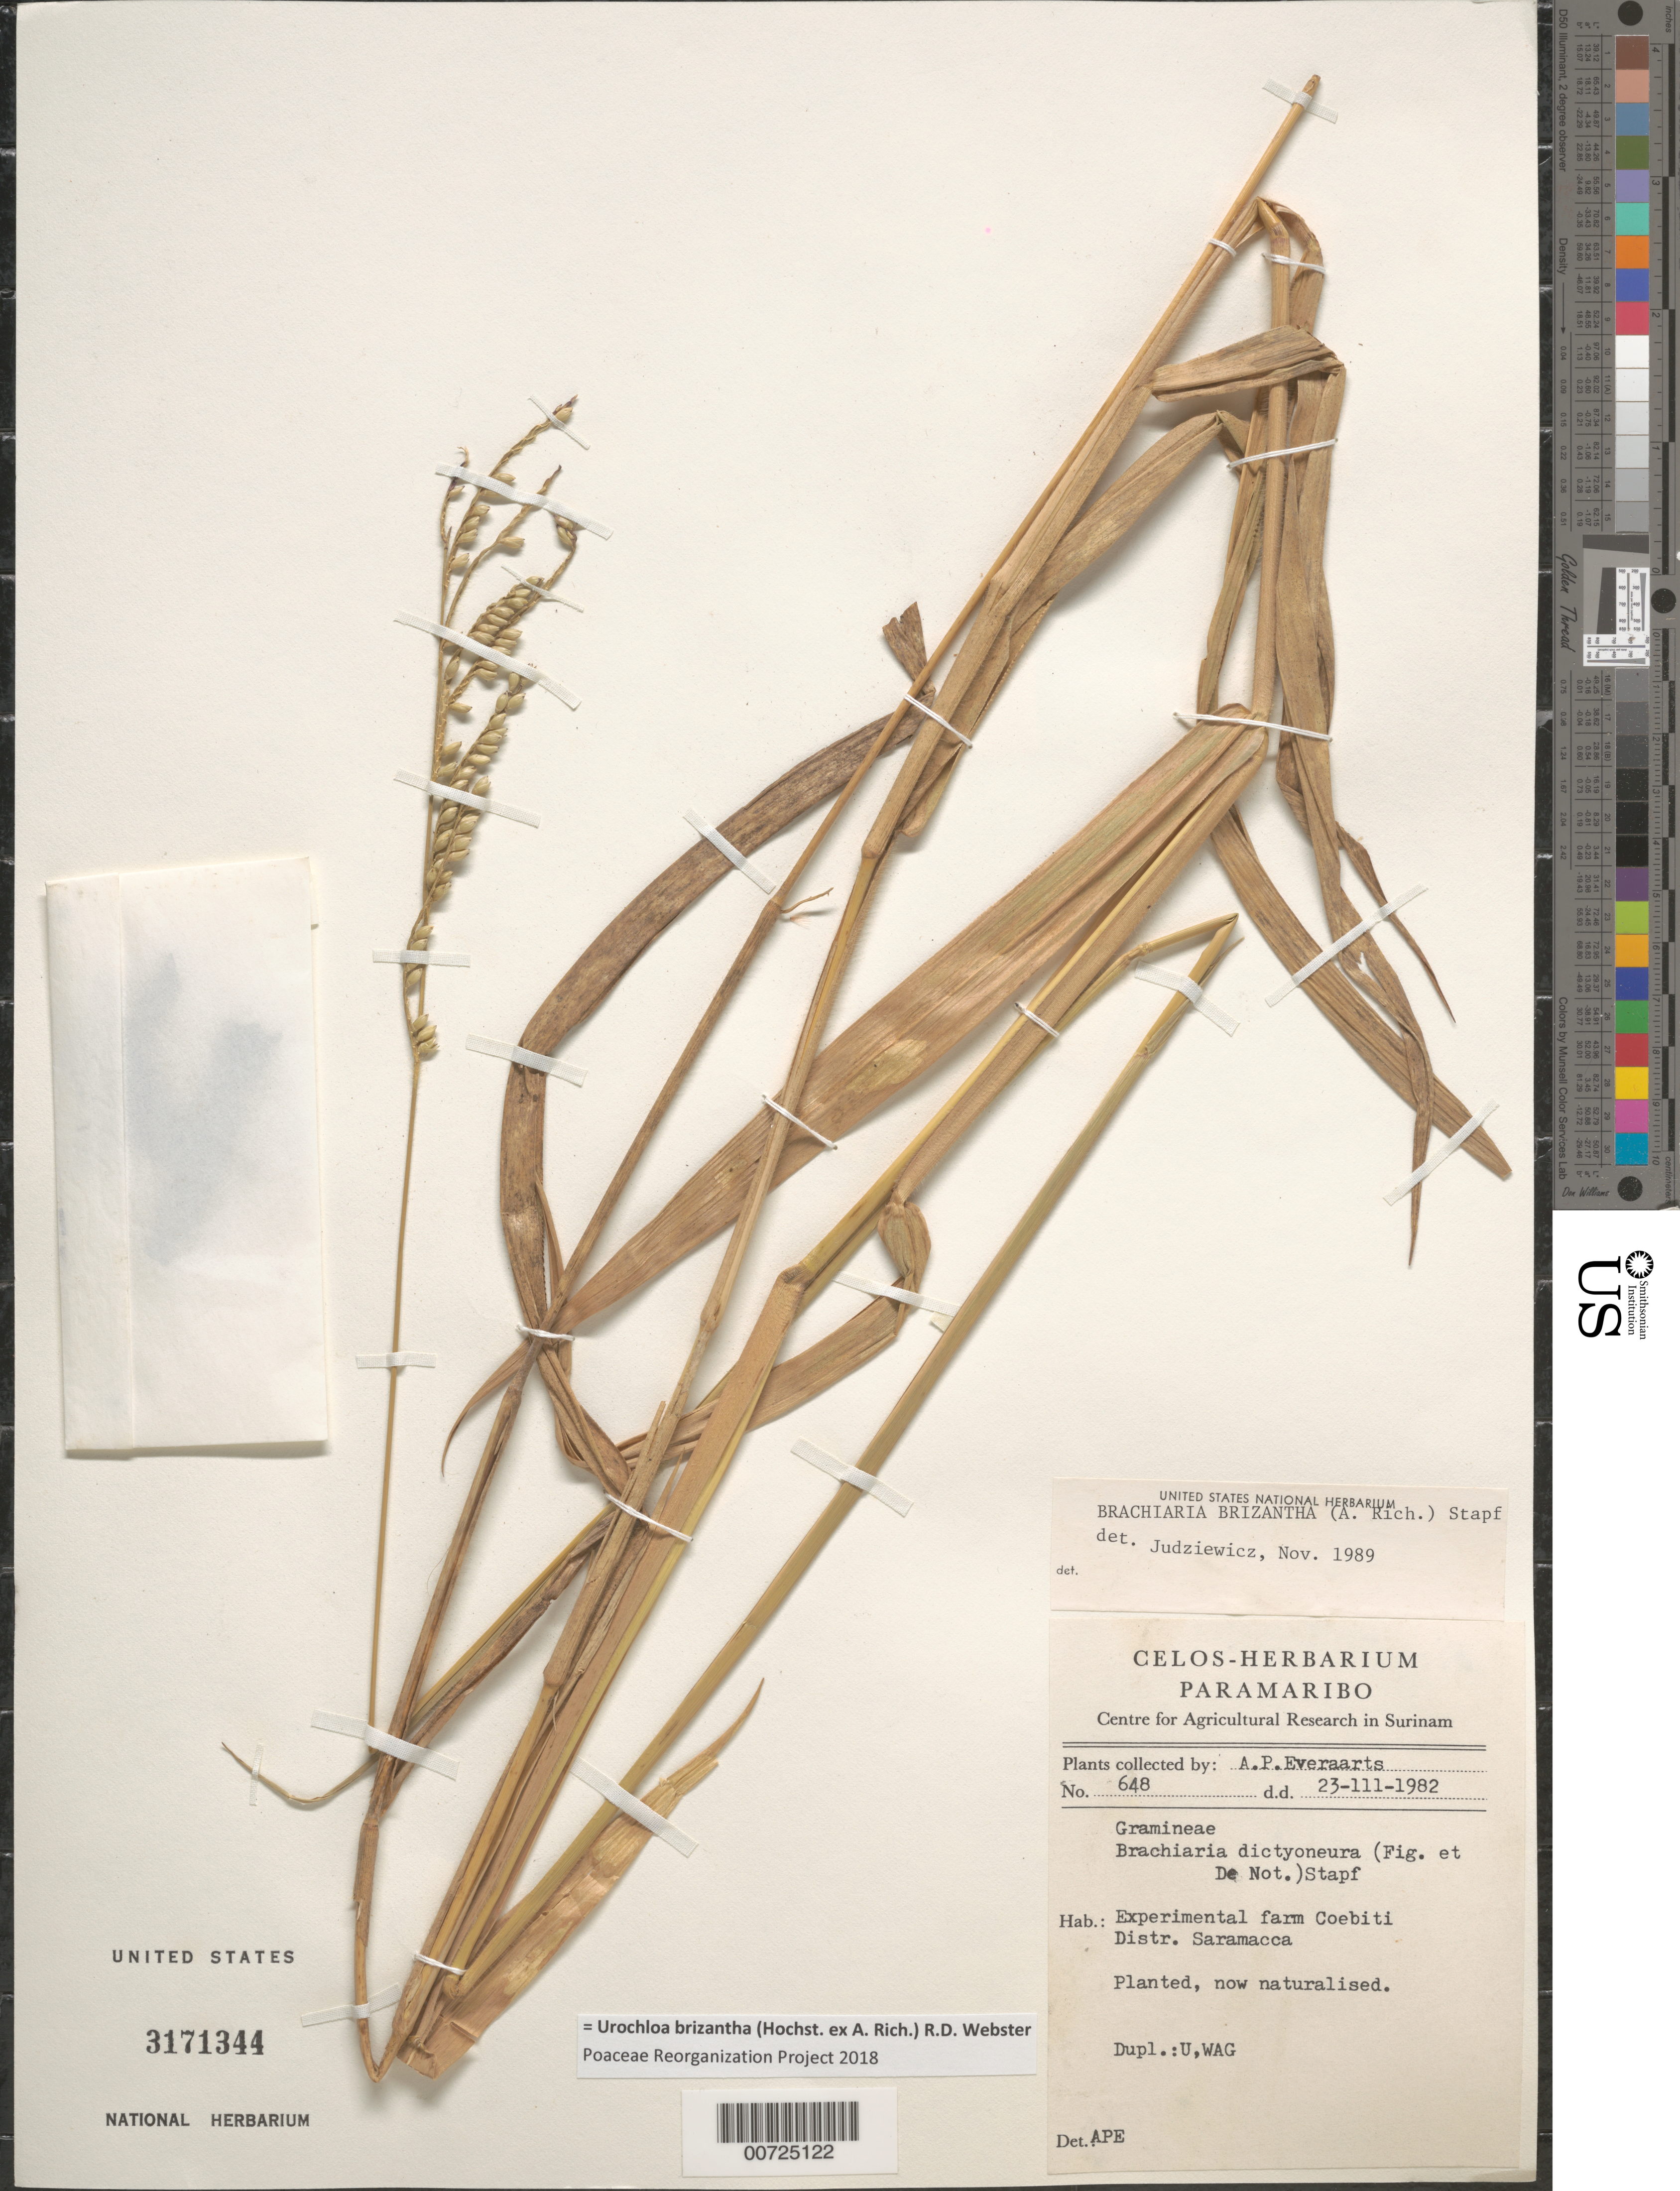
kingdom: Plantae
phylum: Tracheophyta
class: Liliopsida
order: Poales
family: Poaceae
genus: Brachiaria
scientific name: Brachiaria brizantha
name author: (Hochst. ex A. Rich.) Stapf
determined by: Judziewicz, E. J.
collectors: A. Everaarts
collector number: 648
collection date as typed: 23-Mar-82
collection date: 1982-03-23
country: Suriname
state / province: Saramacca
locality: Coebiti Experimental Farm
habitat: Cultivated; naturalized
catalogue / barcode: US 3171344